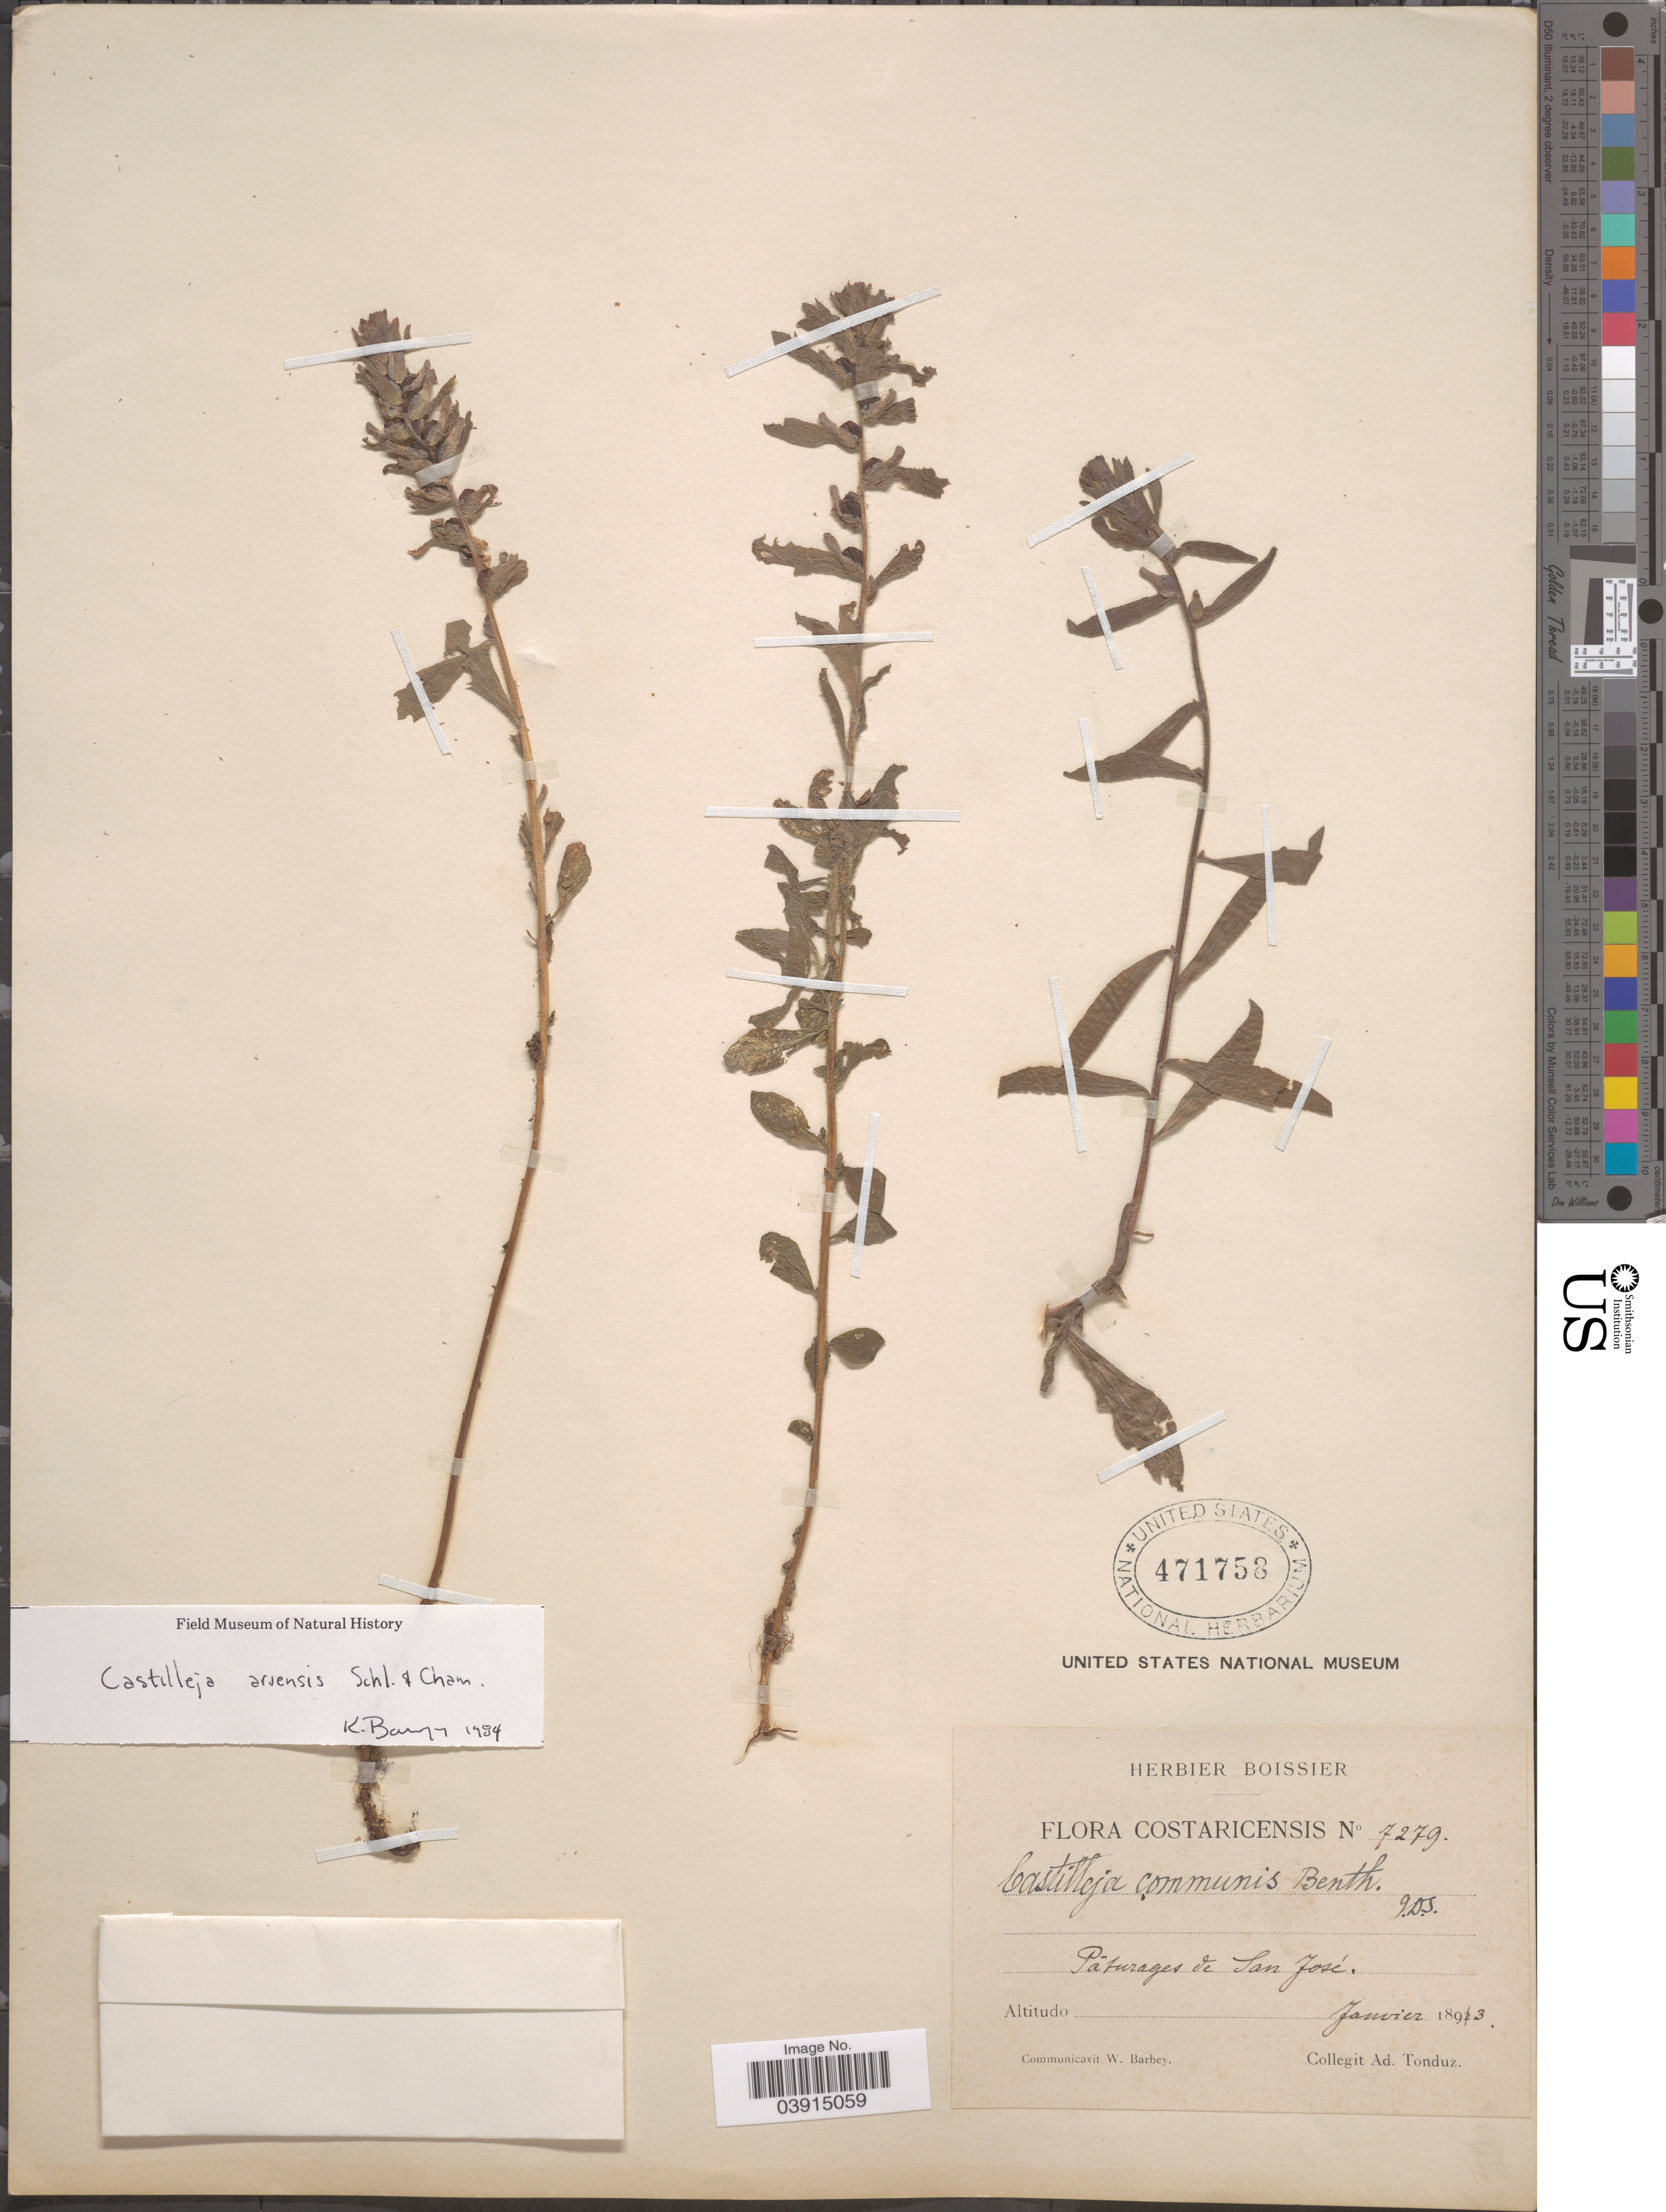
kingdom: Plantae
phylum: Tracheophyta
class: Magnoliopsida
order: Lamiales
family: Orobanchaceae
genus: Castilleja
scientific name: Castilleja arvensis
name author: Schltdl. & Cham.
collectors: A. Tonduz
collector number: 7279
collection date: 1893-01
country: Costa Rica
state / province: San José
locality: Pâturages de San José.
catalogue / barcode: US 471758